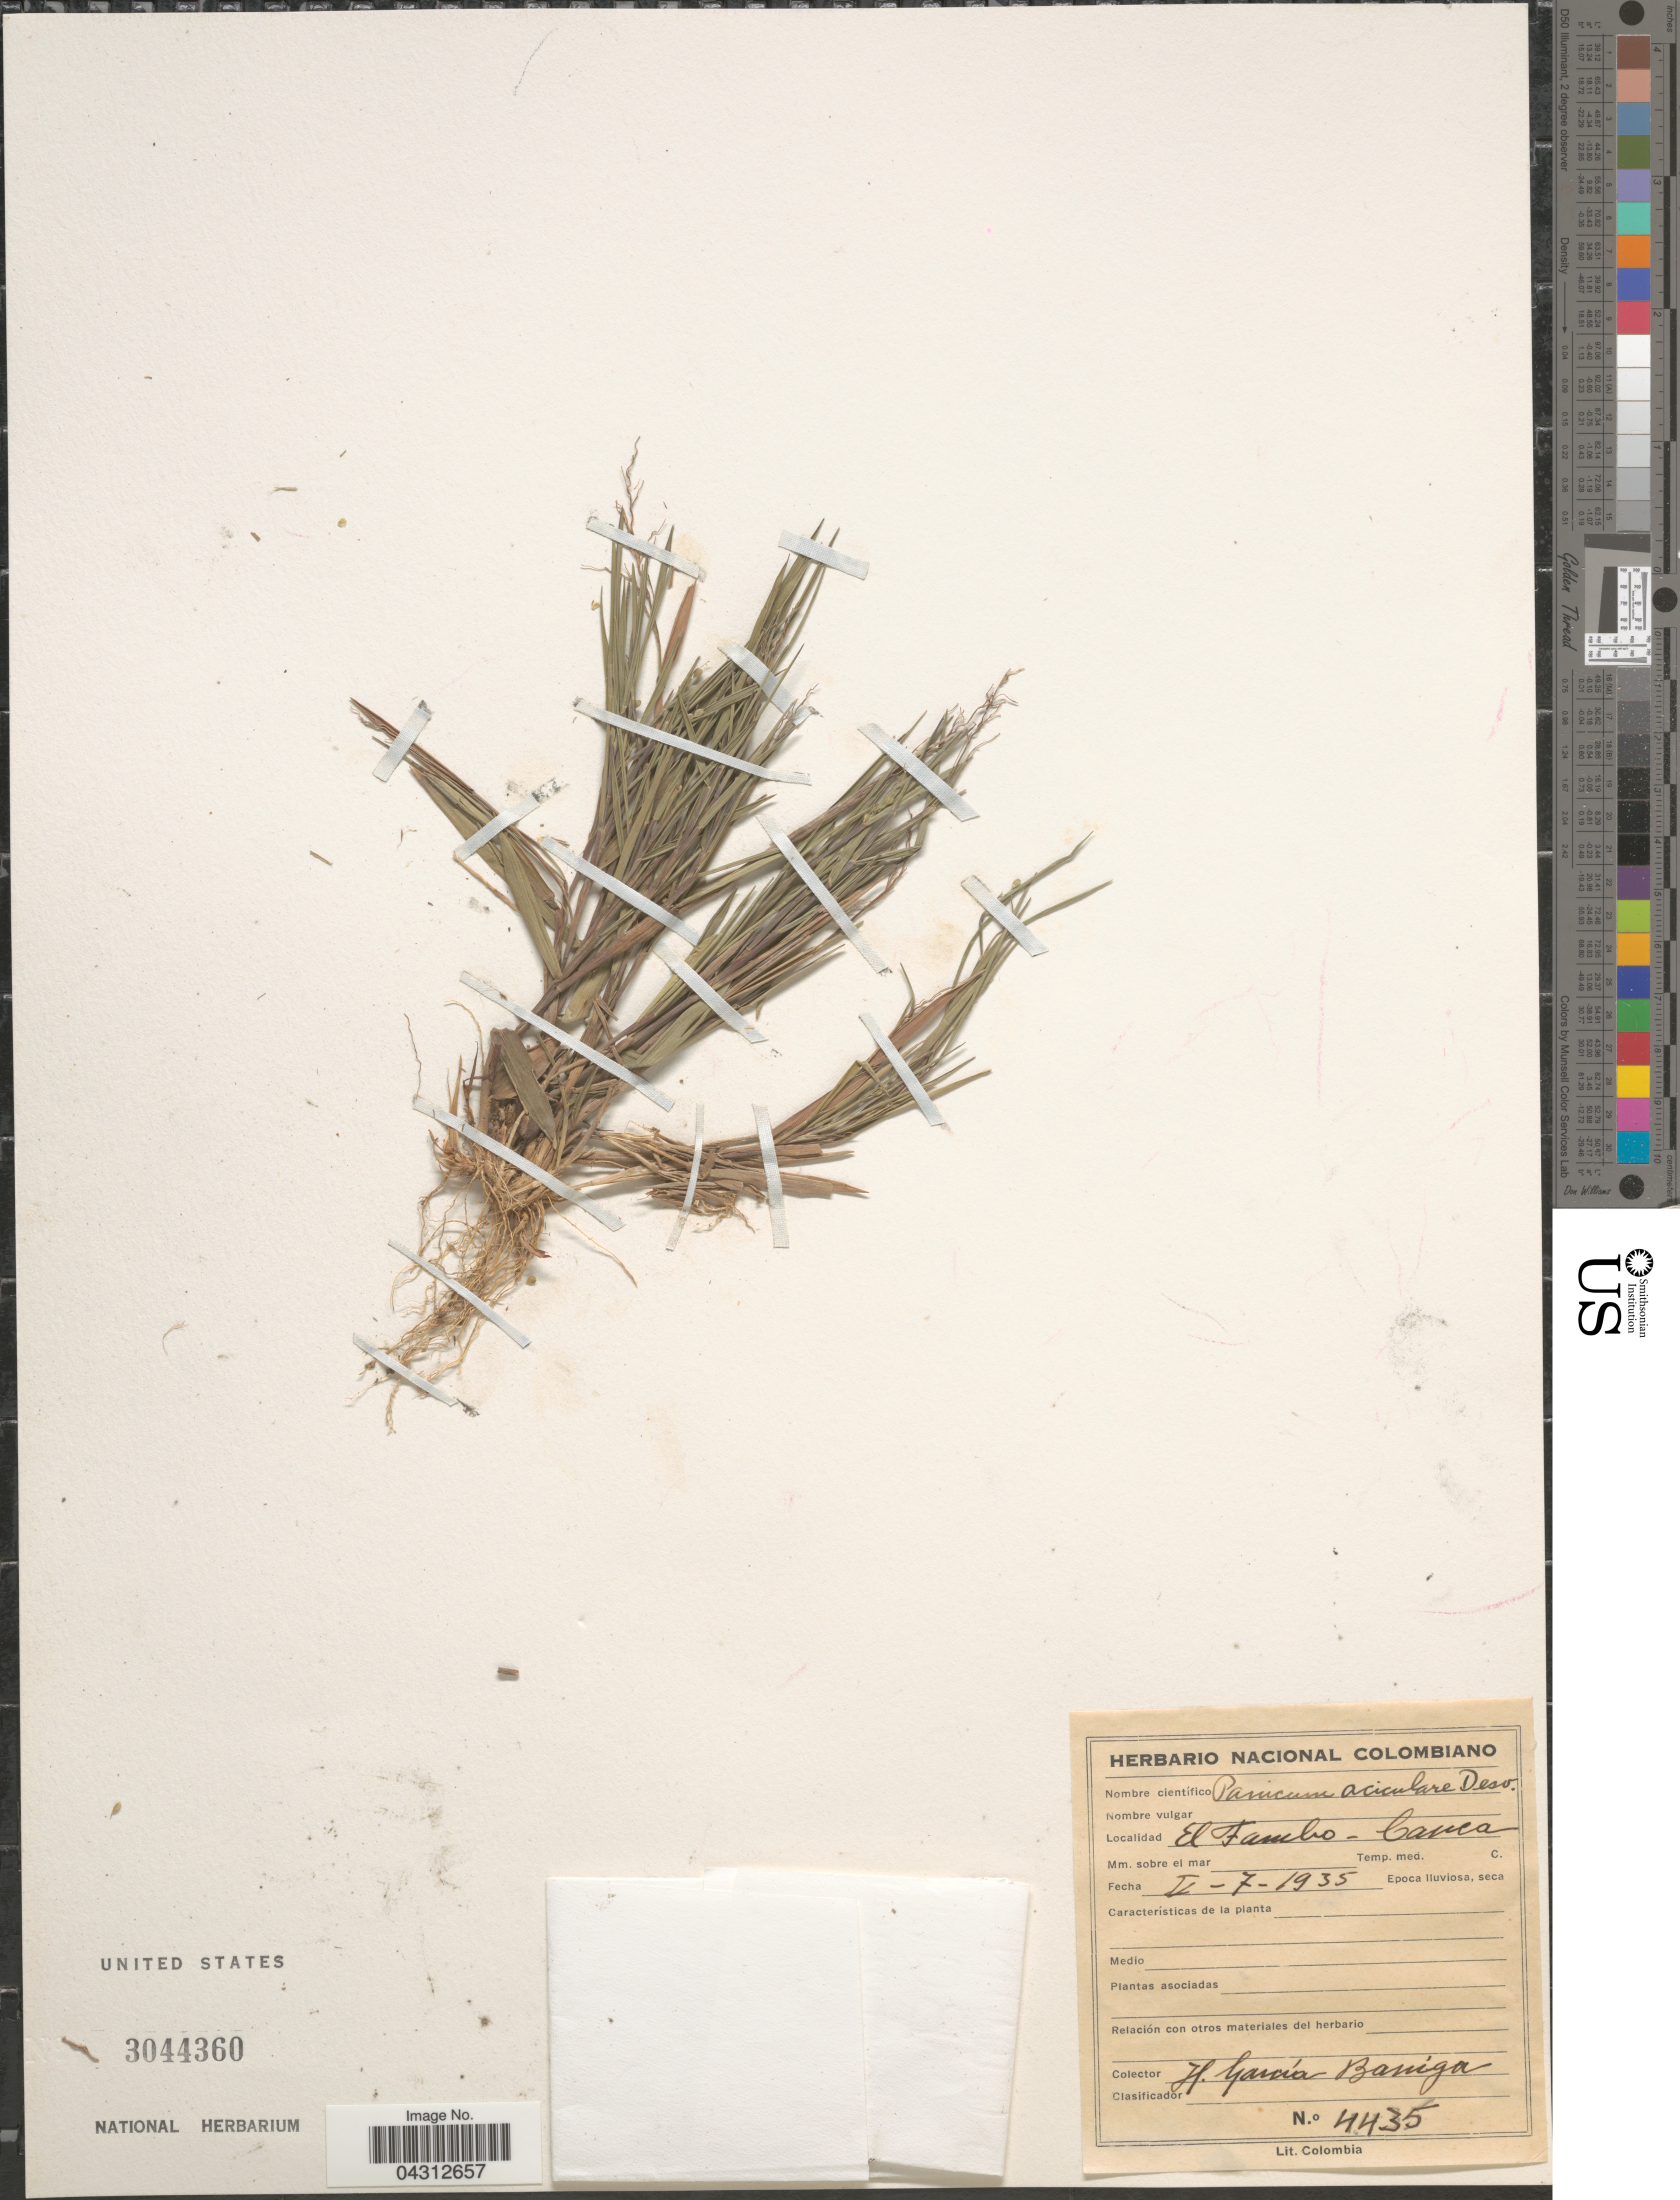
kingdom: Plantae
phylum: Tracheophyta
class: Liliopsida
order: Poales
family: Poaceae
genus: Dichanthelium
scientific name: Dichanthelium aciculare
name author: (Desv. ex Poir.) Gould & C.A. Clark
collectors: H. García Barriga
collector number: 4435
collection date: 1935-05-07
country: Colombia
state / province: Cauca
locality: El Tambo.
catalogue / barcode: US 3044360